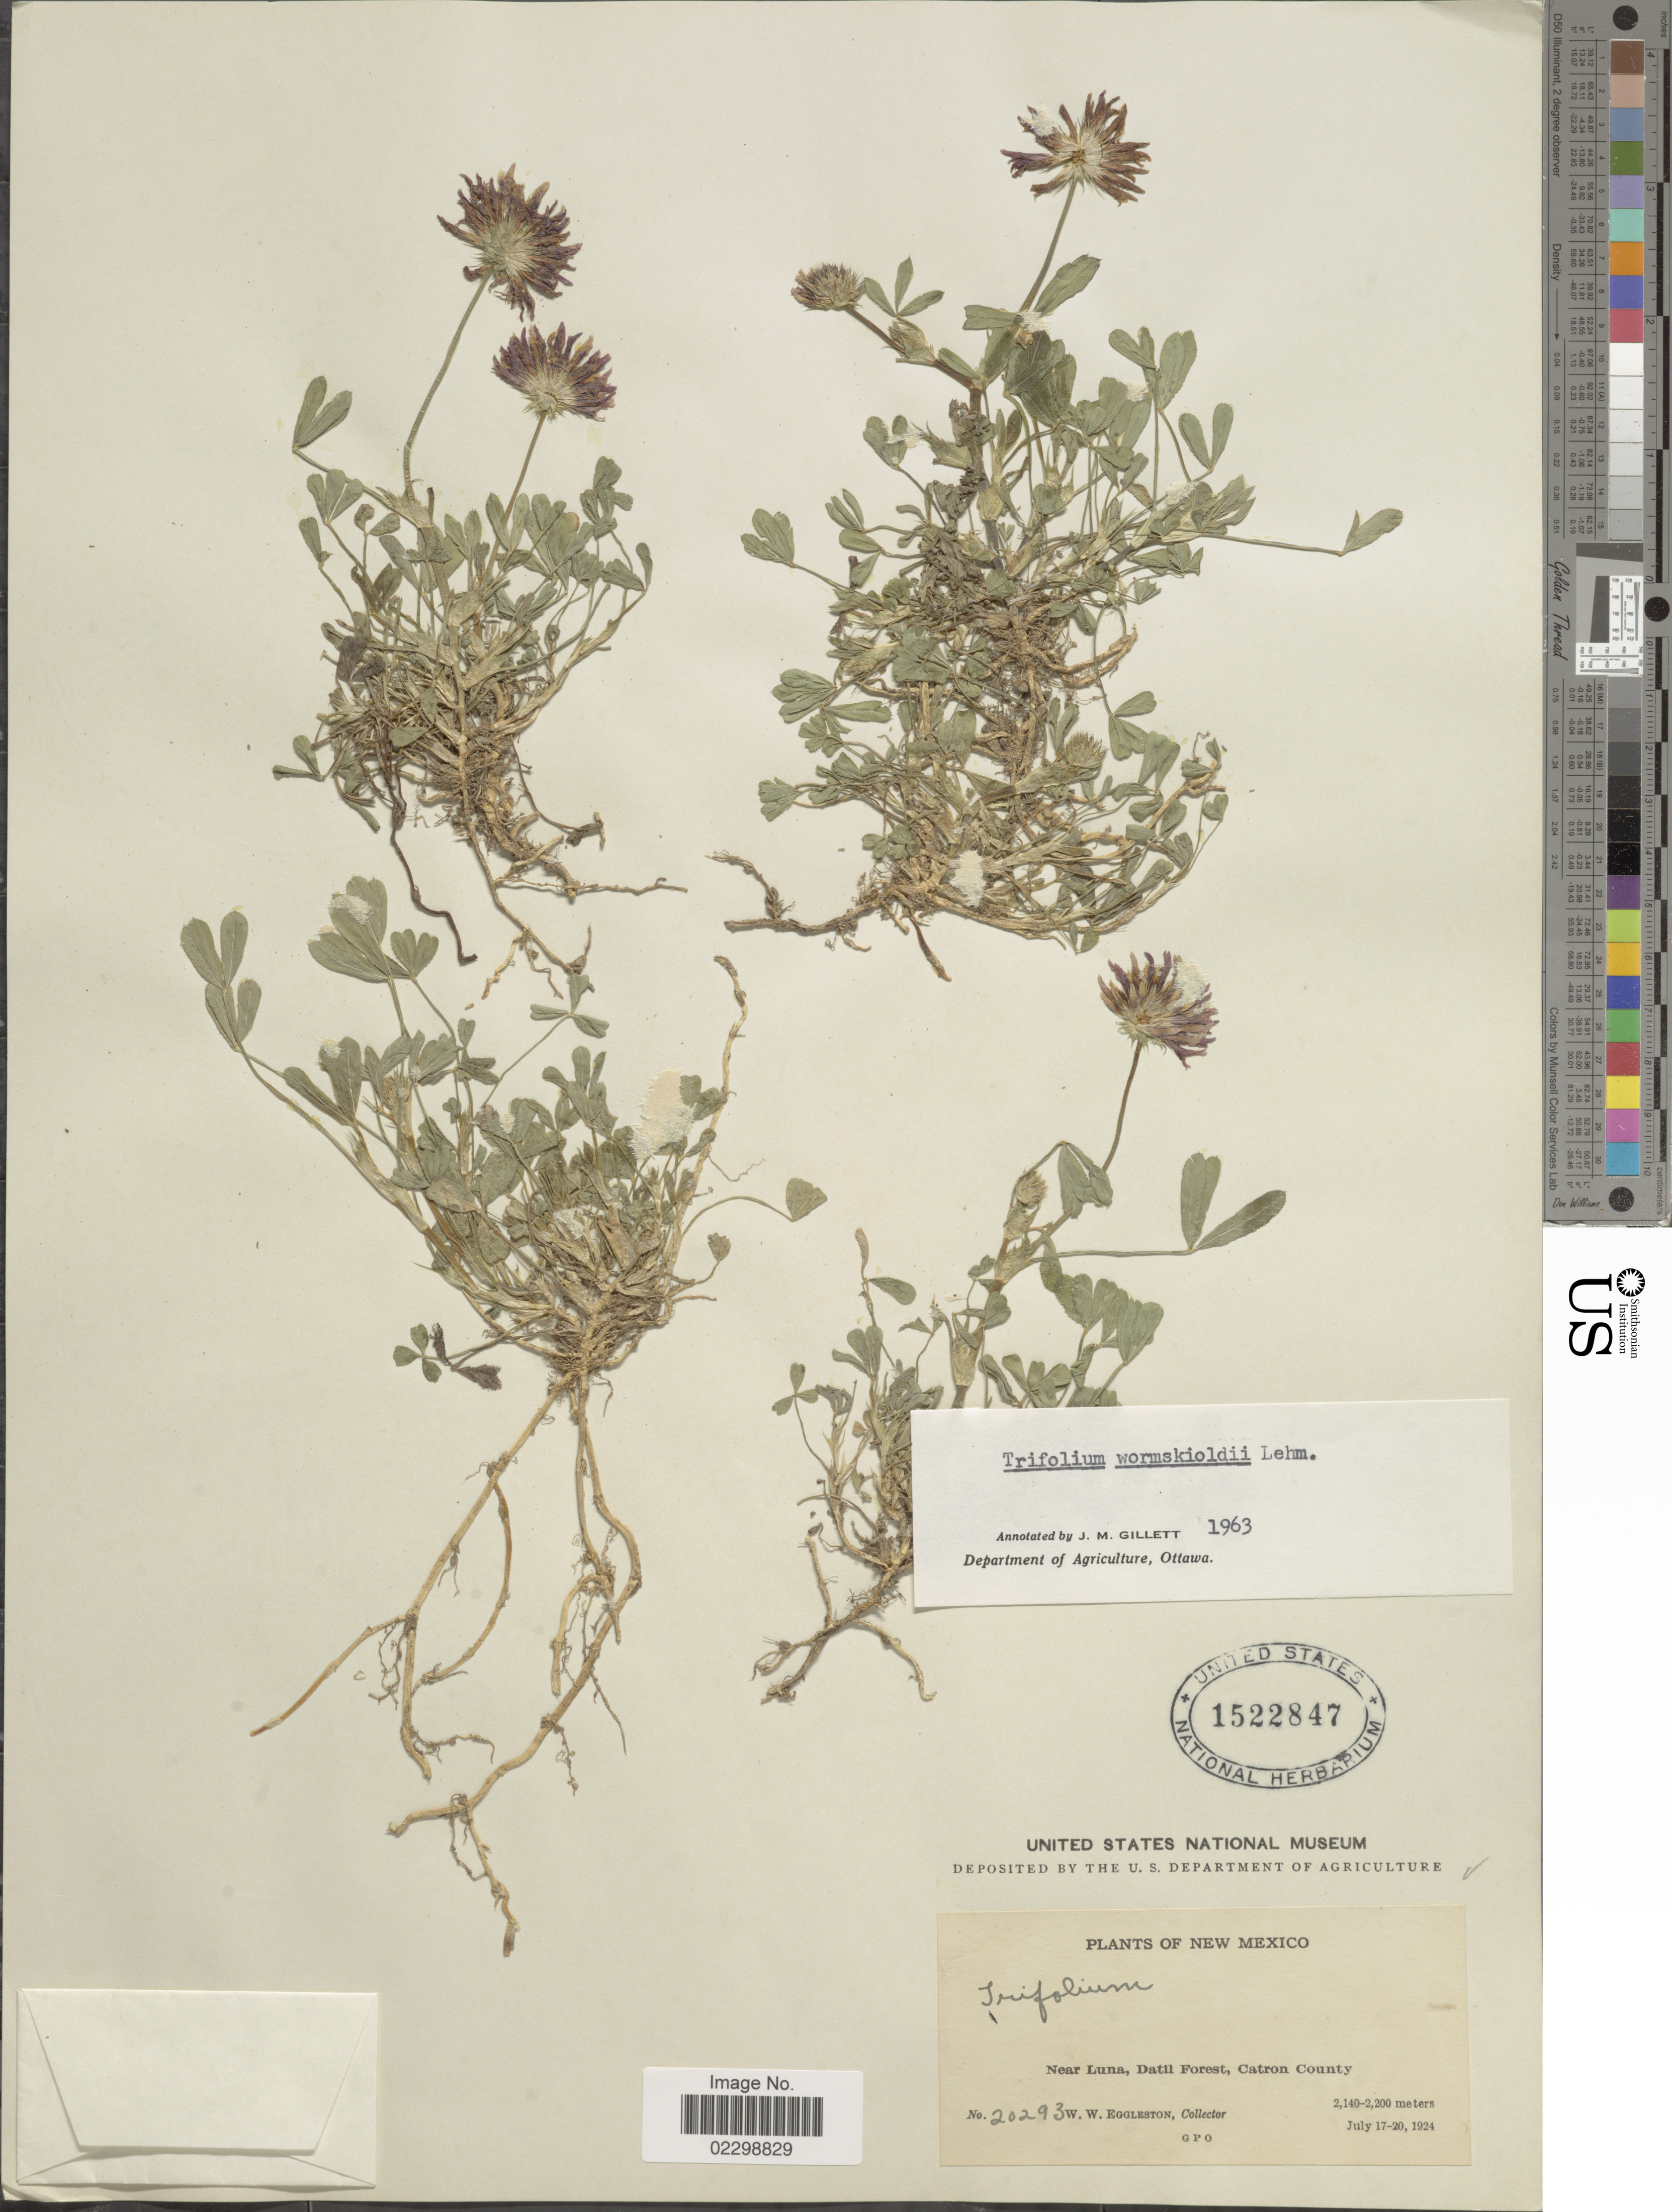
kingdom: Plantae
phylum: Tracheophyta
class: Magnoliopsida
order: Fabales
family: Fabaceae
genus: Trifolium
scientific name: Trifolium wormskioldii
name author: Lehm.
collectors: W. W. Eggleston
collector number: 20293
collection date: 1924-07-17/1924-07-20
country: United States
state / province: New Mexico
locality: Near Luna, DatilForest, Catron County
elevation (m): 2140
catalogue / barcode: US 1522847